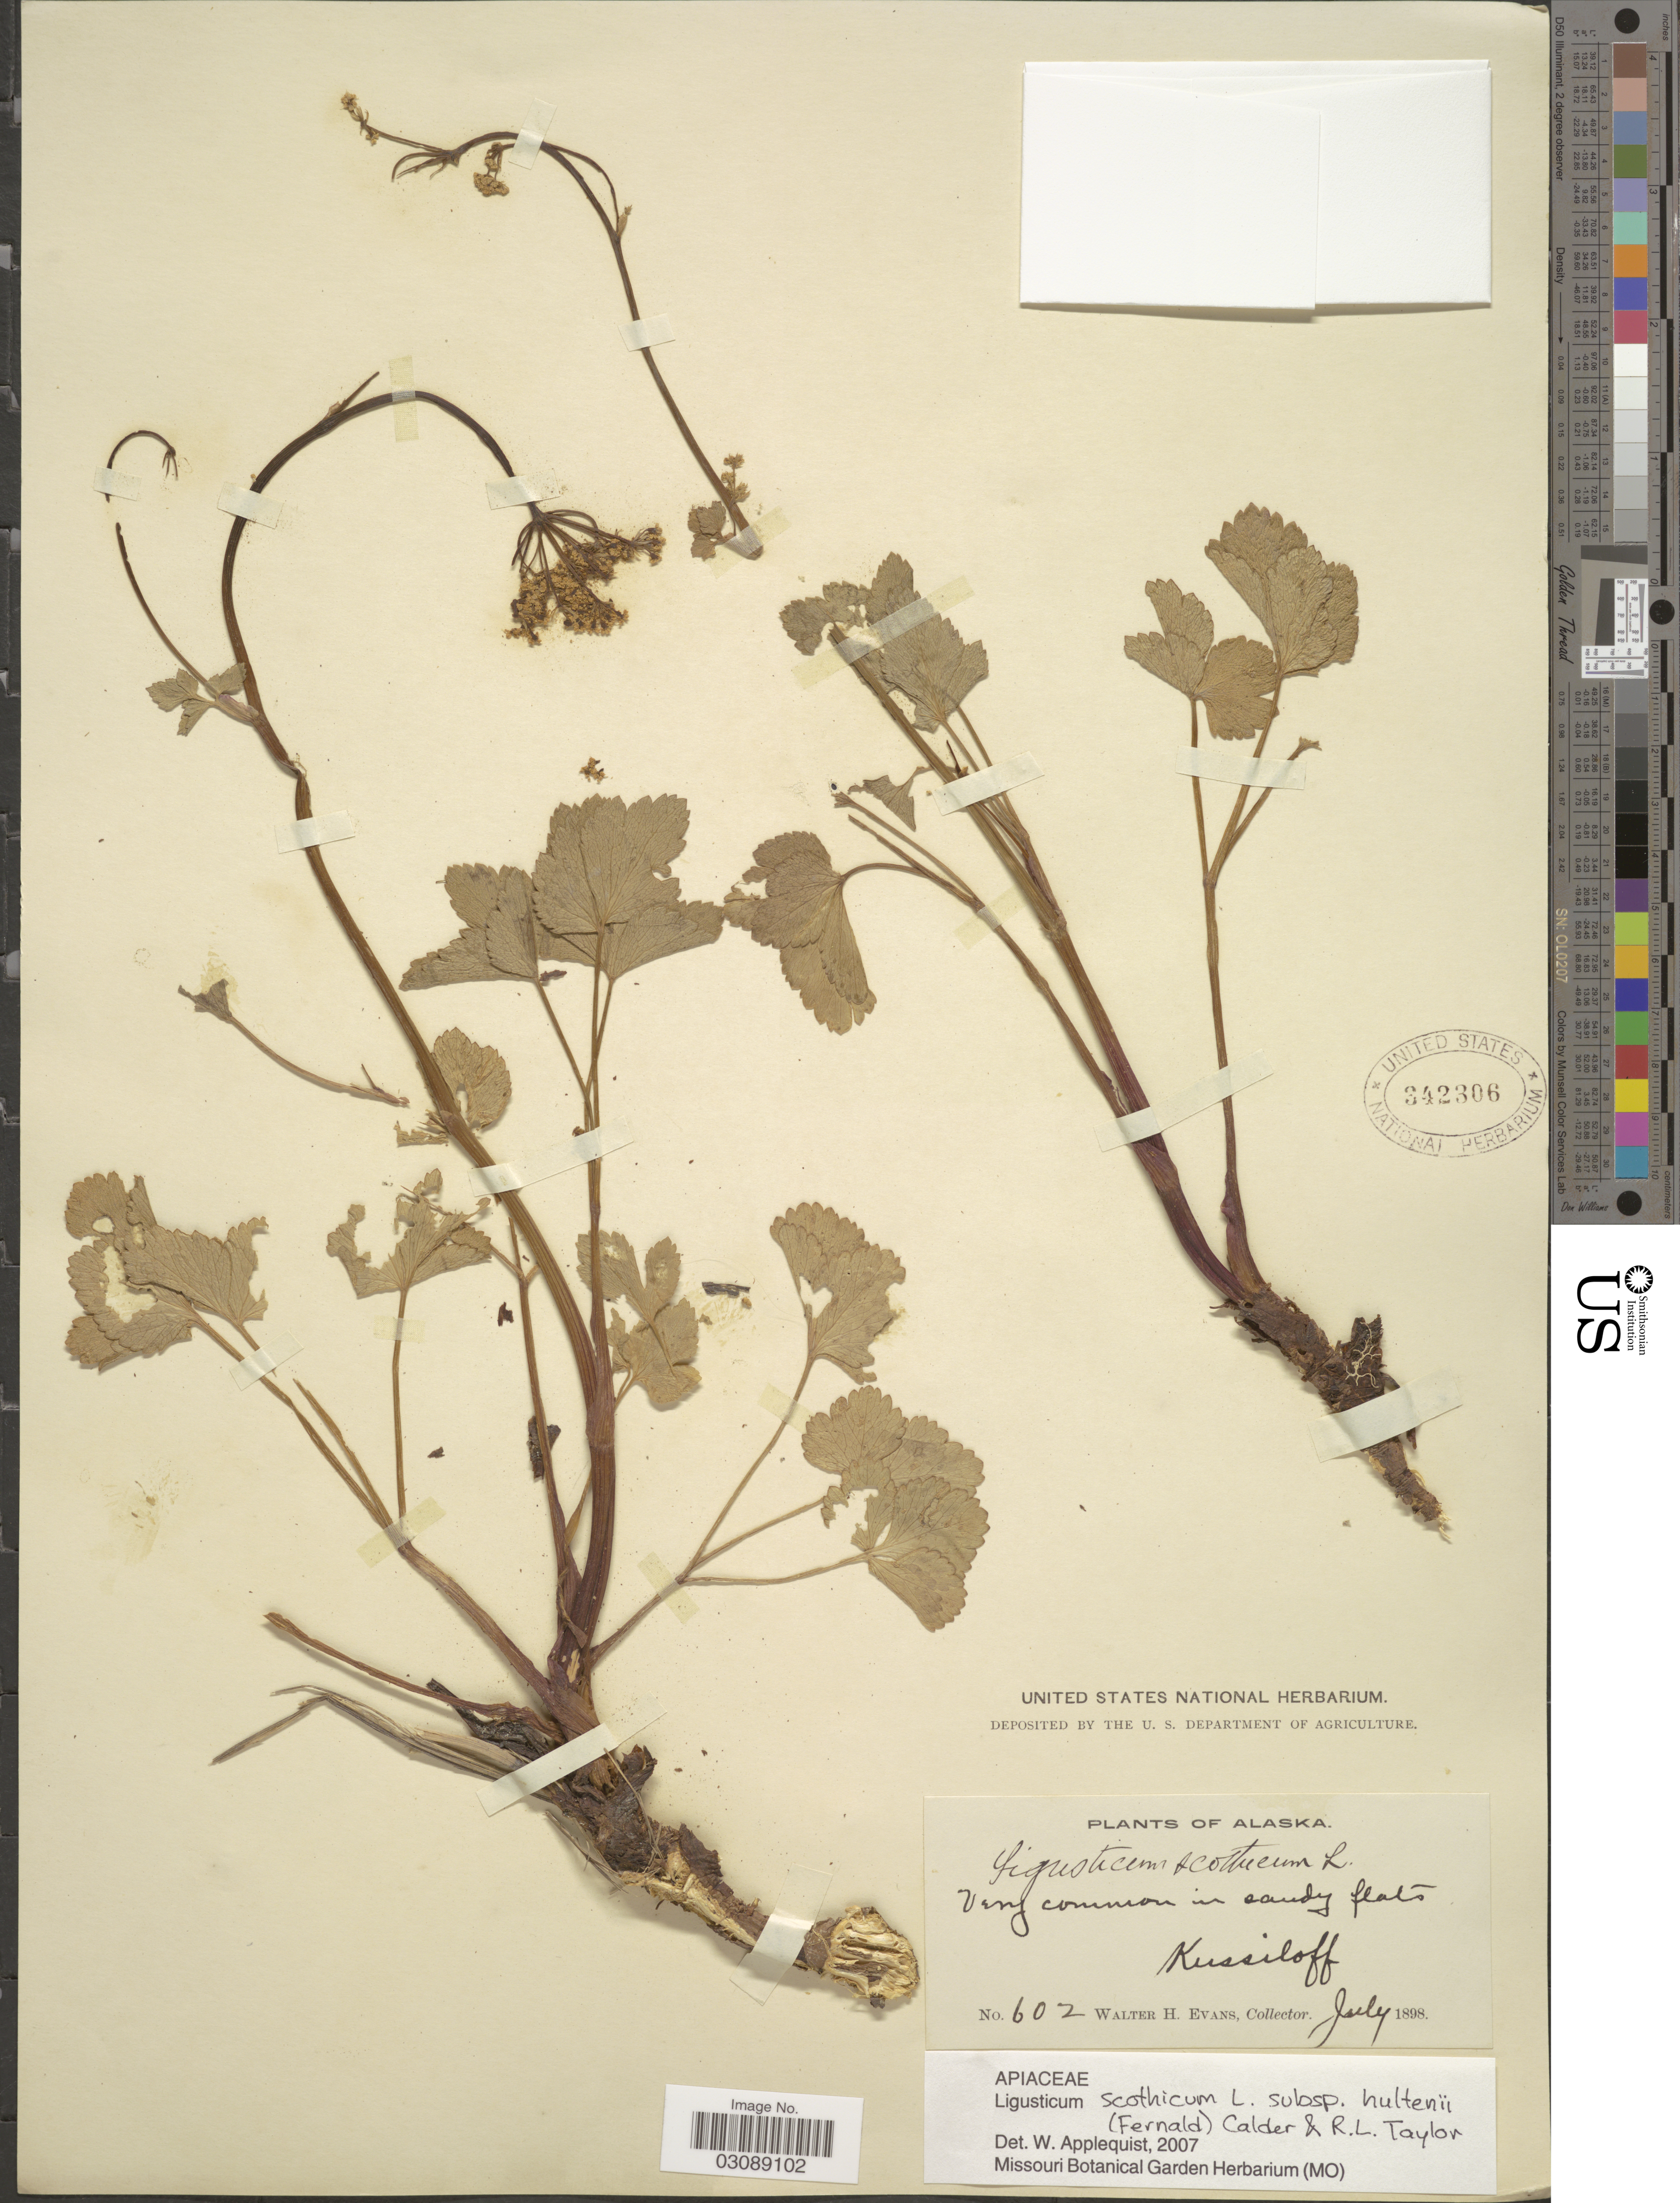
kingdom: Plantae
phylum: Tracheophyta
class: Magnoliopsida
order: Apiales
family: Apiaceae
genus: Ligusticum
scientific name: Ligusticum scoticum subsp. hultenii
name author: (Fernald) Calder & Roy L. Taylor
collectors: W. H. Evans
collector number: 602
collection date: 1898-07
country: United States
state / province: Alaska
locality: Kussiloff.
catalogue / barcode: US 342306